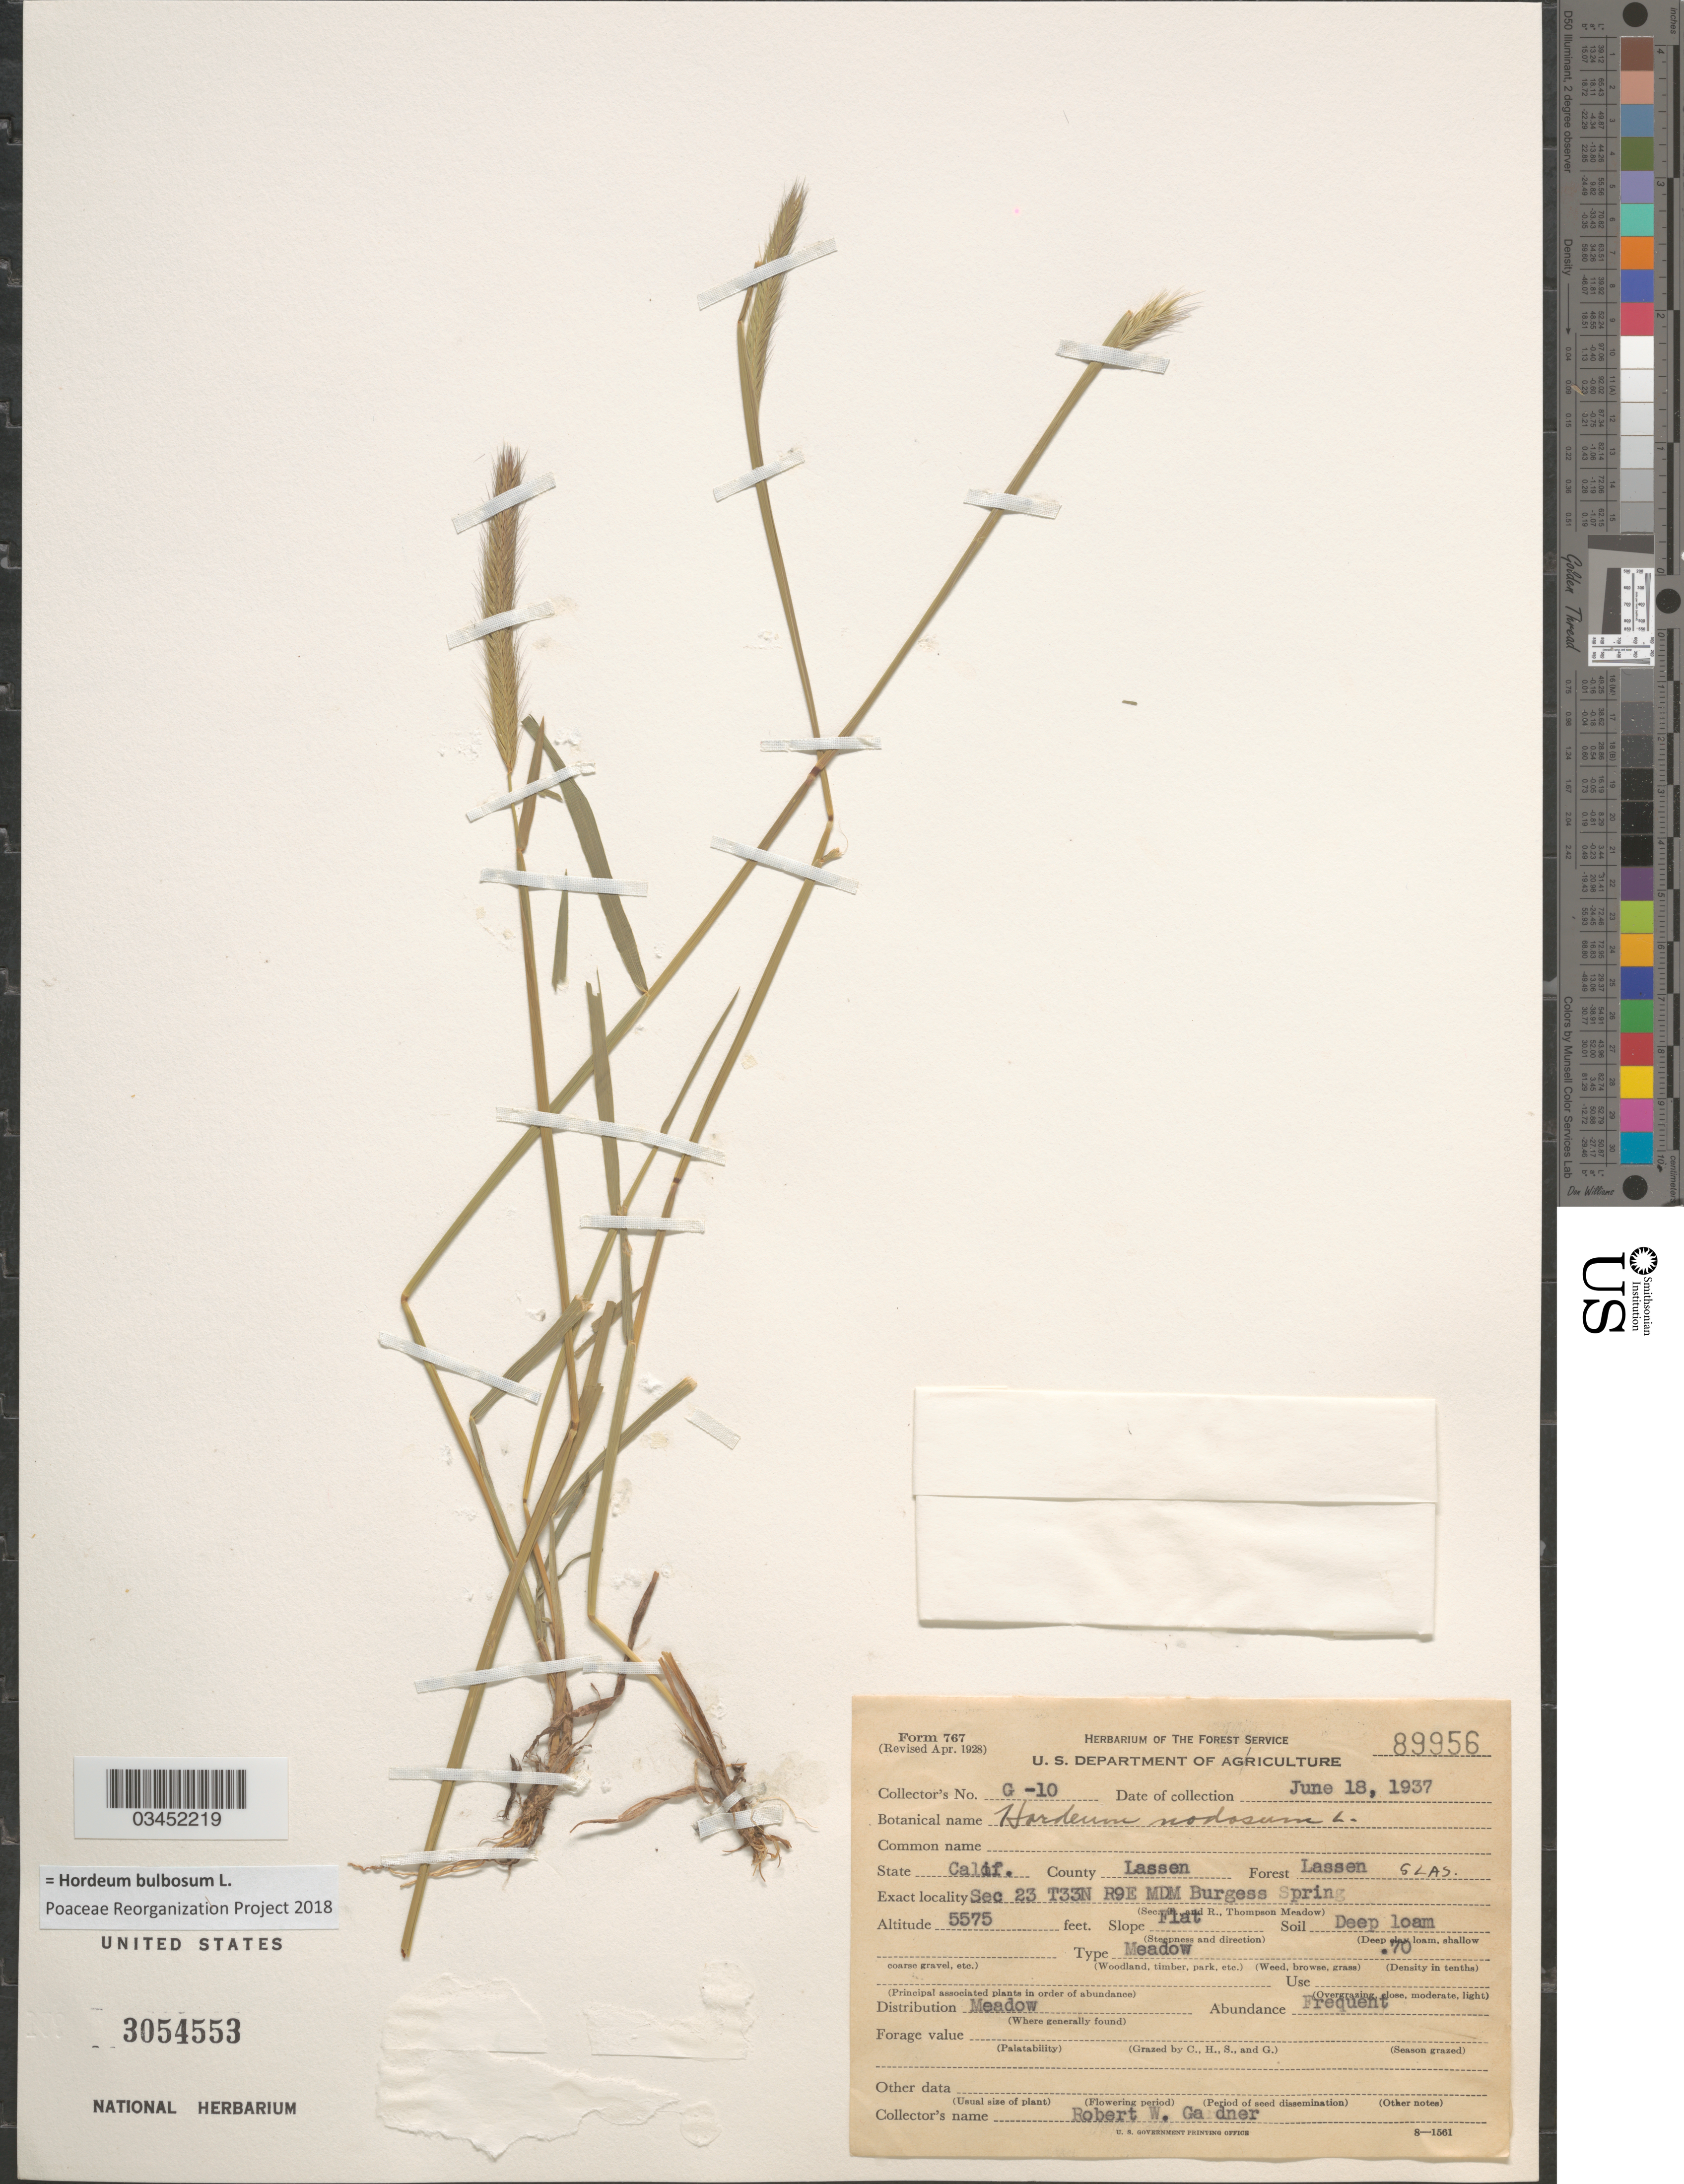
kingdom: Plantae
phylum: Tracheophyta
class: Liliopsida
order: Poales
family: Poaceae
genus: Hordeum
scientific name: Hordeum bulbosum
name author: L.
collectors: R. Gardner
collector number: G-10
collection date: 1937-06-18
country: United States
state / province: California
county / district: Lassen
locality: County Lassen. Forest Lassen GLAS. Sec 23 T33N R9E MDM Burgess Spring.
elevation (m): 1699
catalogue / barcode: US 3054553